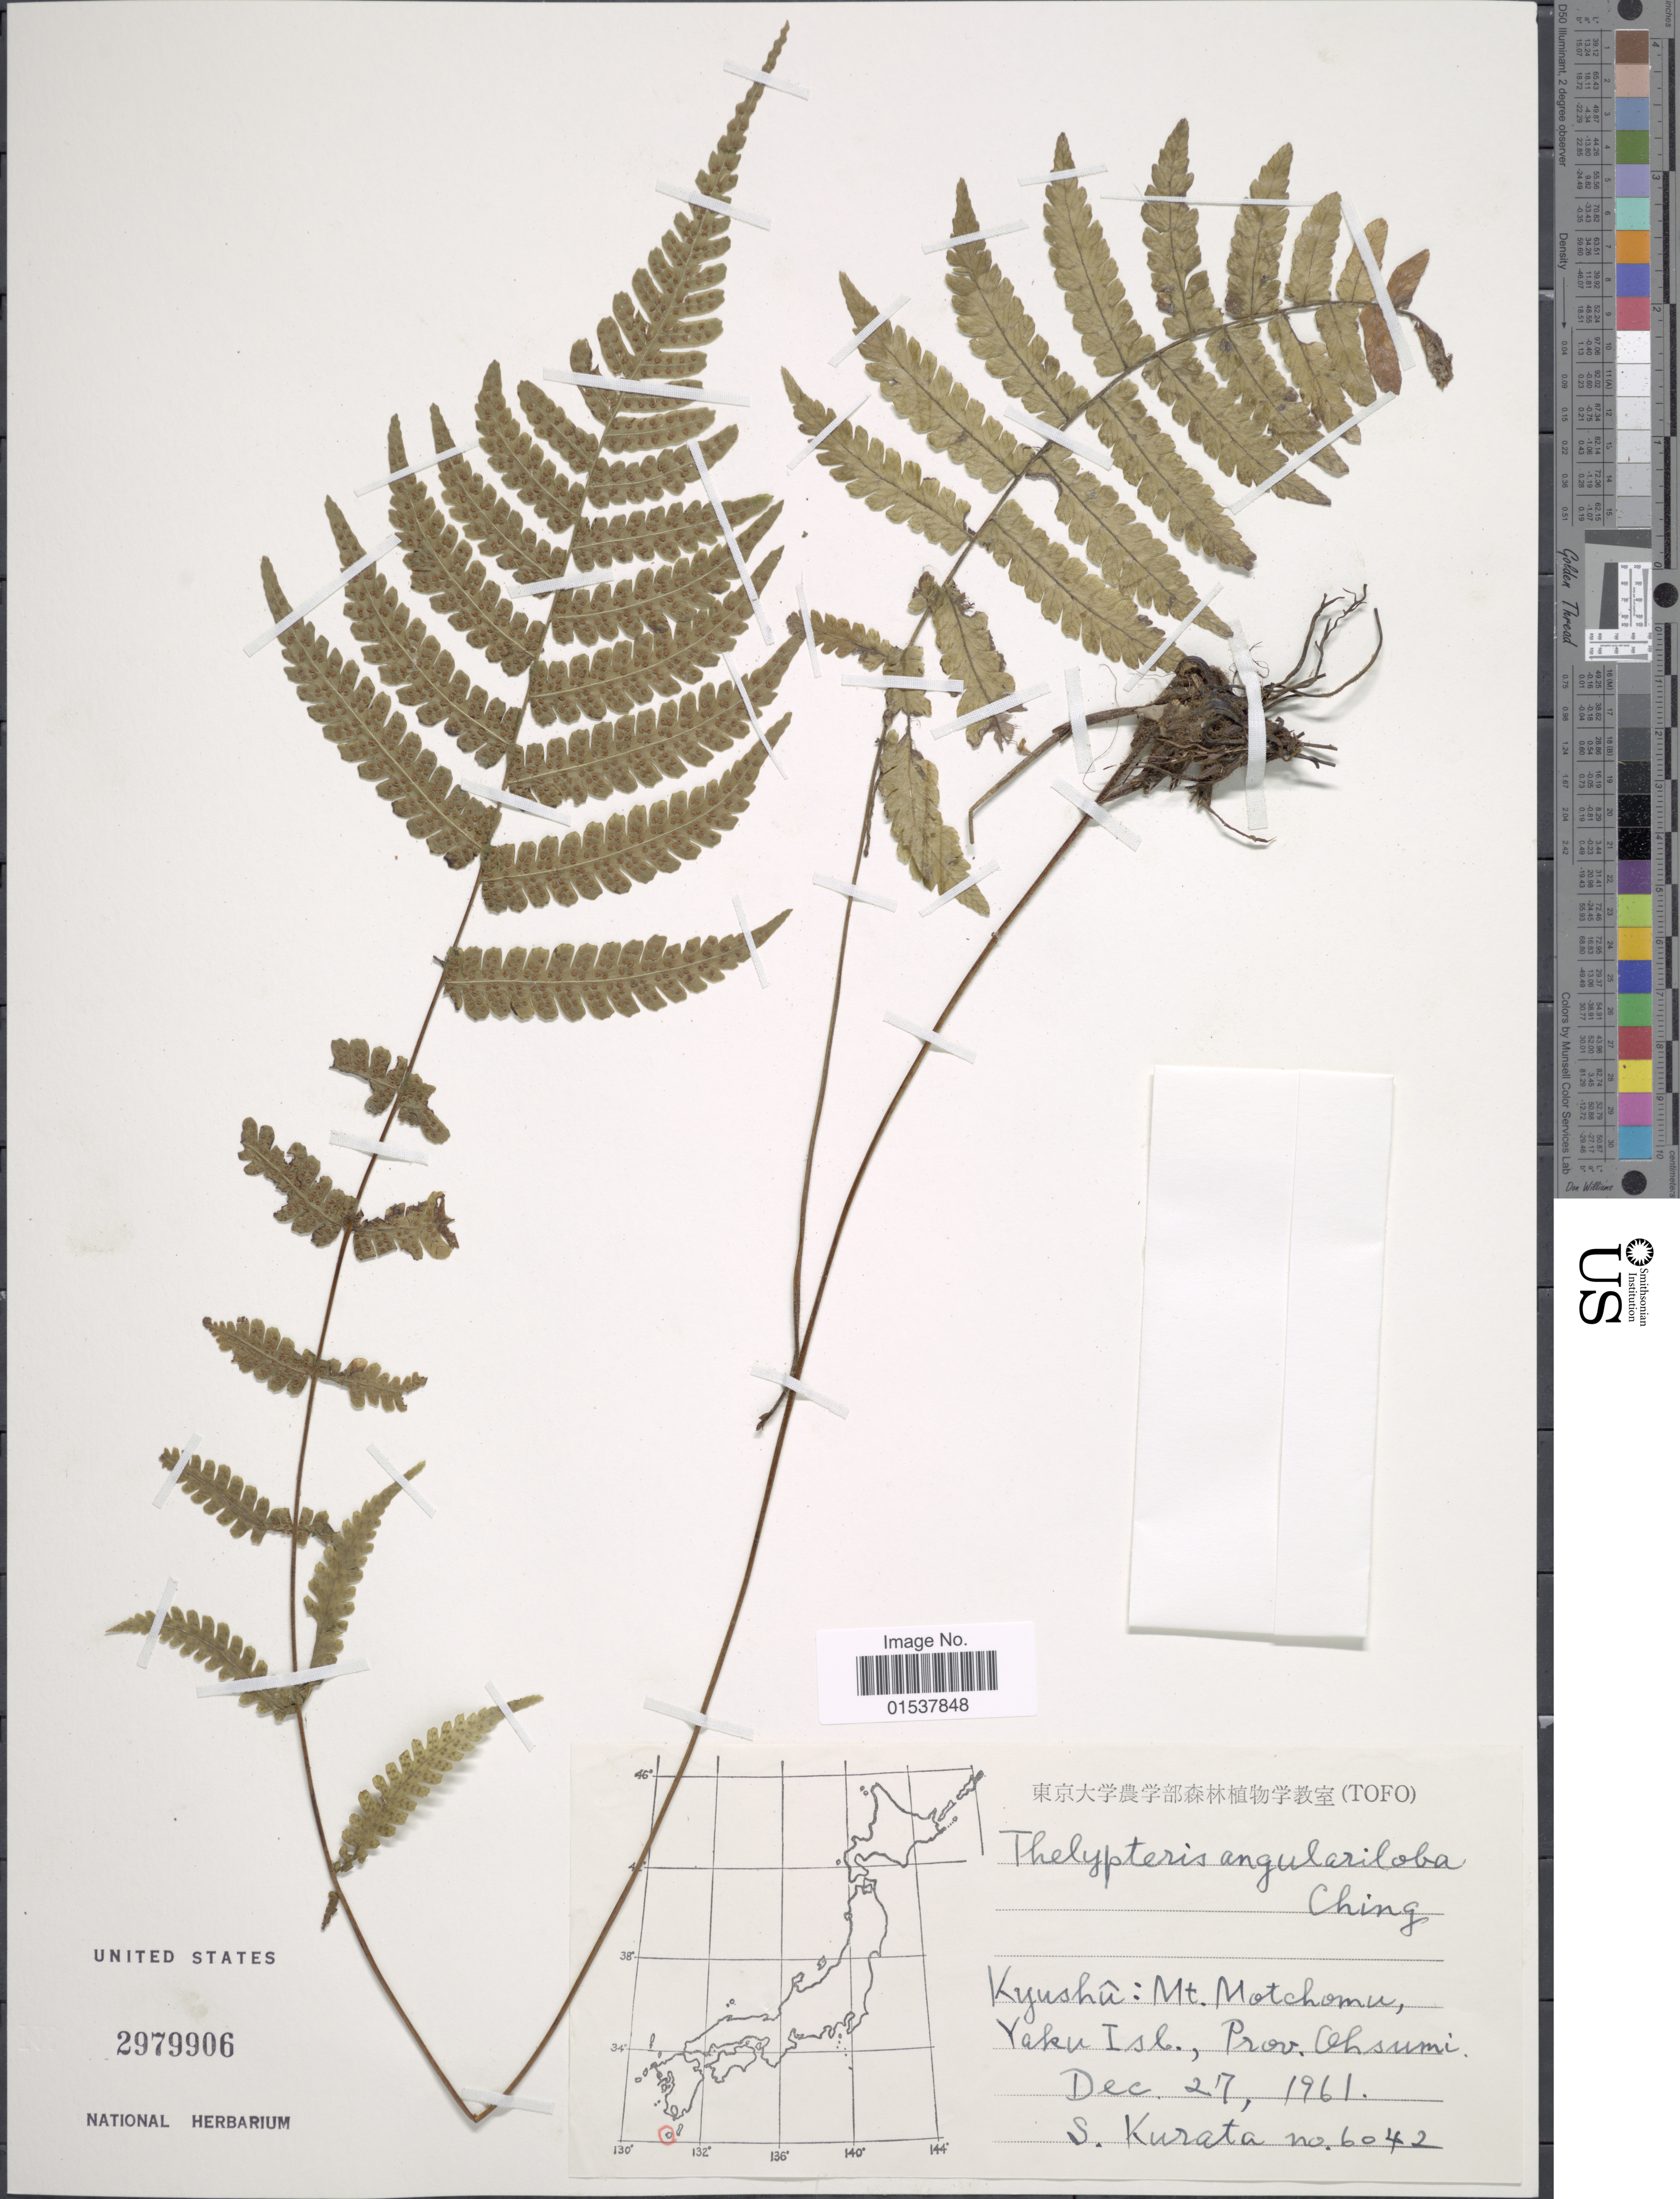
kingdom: Plantae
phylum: Tracheophyta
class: Polypodiopsida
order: Polypodiales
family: Thelypteridaceae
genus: Parathelypteris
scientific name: Parathelypteris angulariloba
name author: (Ching) Ching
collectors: Sa. Kurata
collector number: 6042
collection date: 1961-12-27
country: Japan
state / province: Kagosima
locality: Kyushu: Mt. Motchomu, Yaku Isl., Prov. Ohsumi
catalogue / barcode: US 2979906